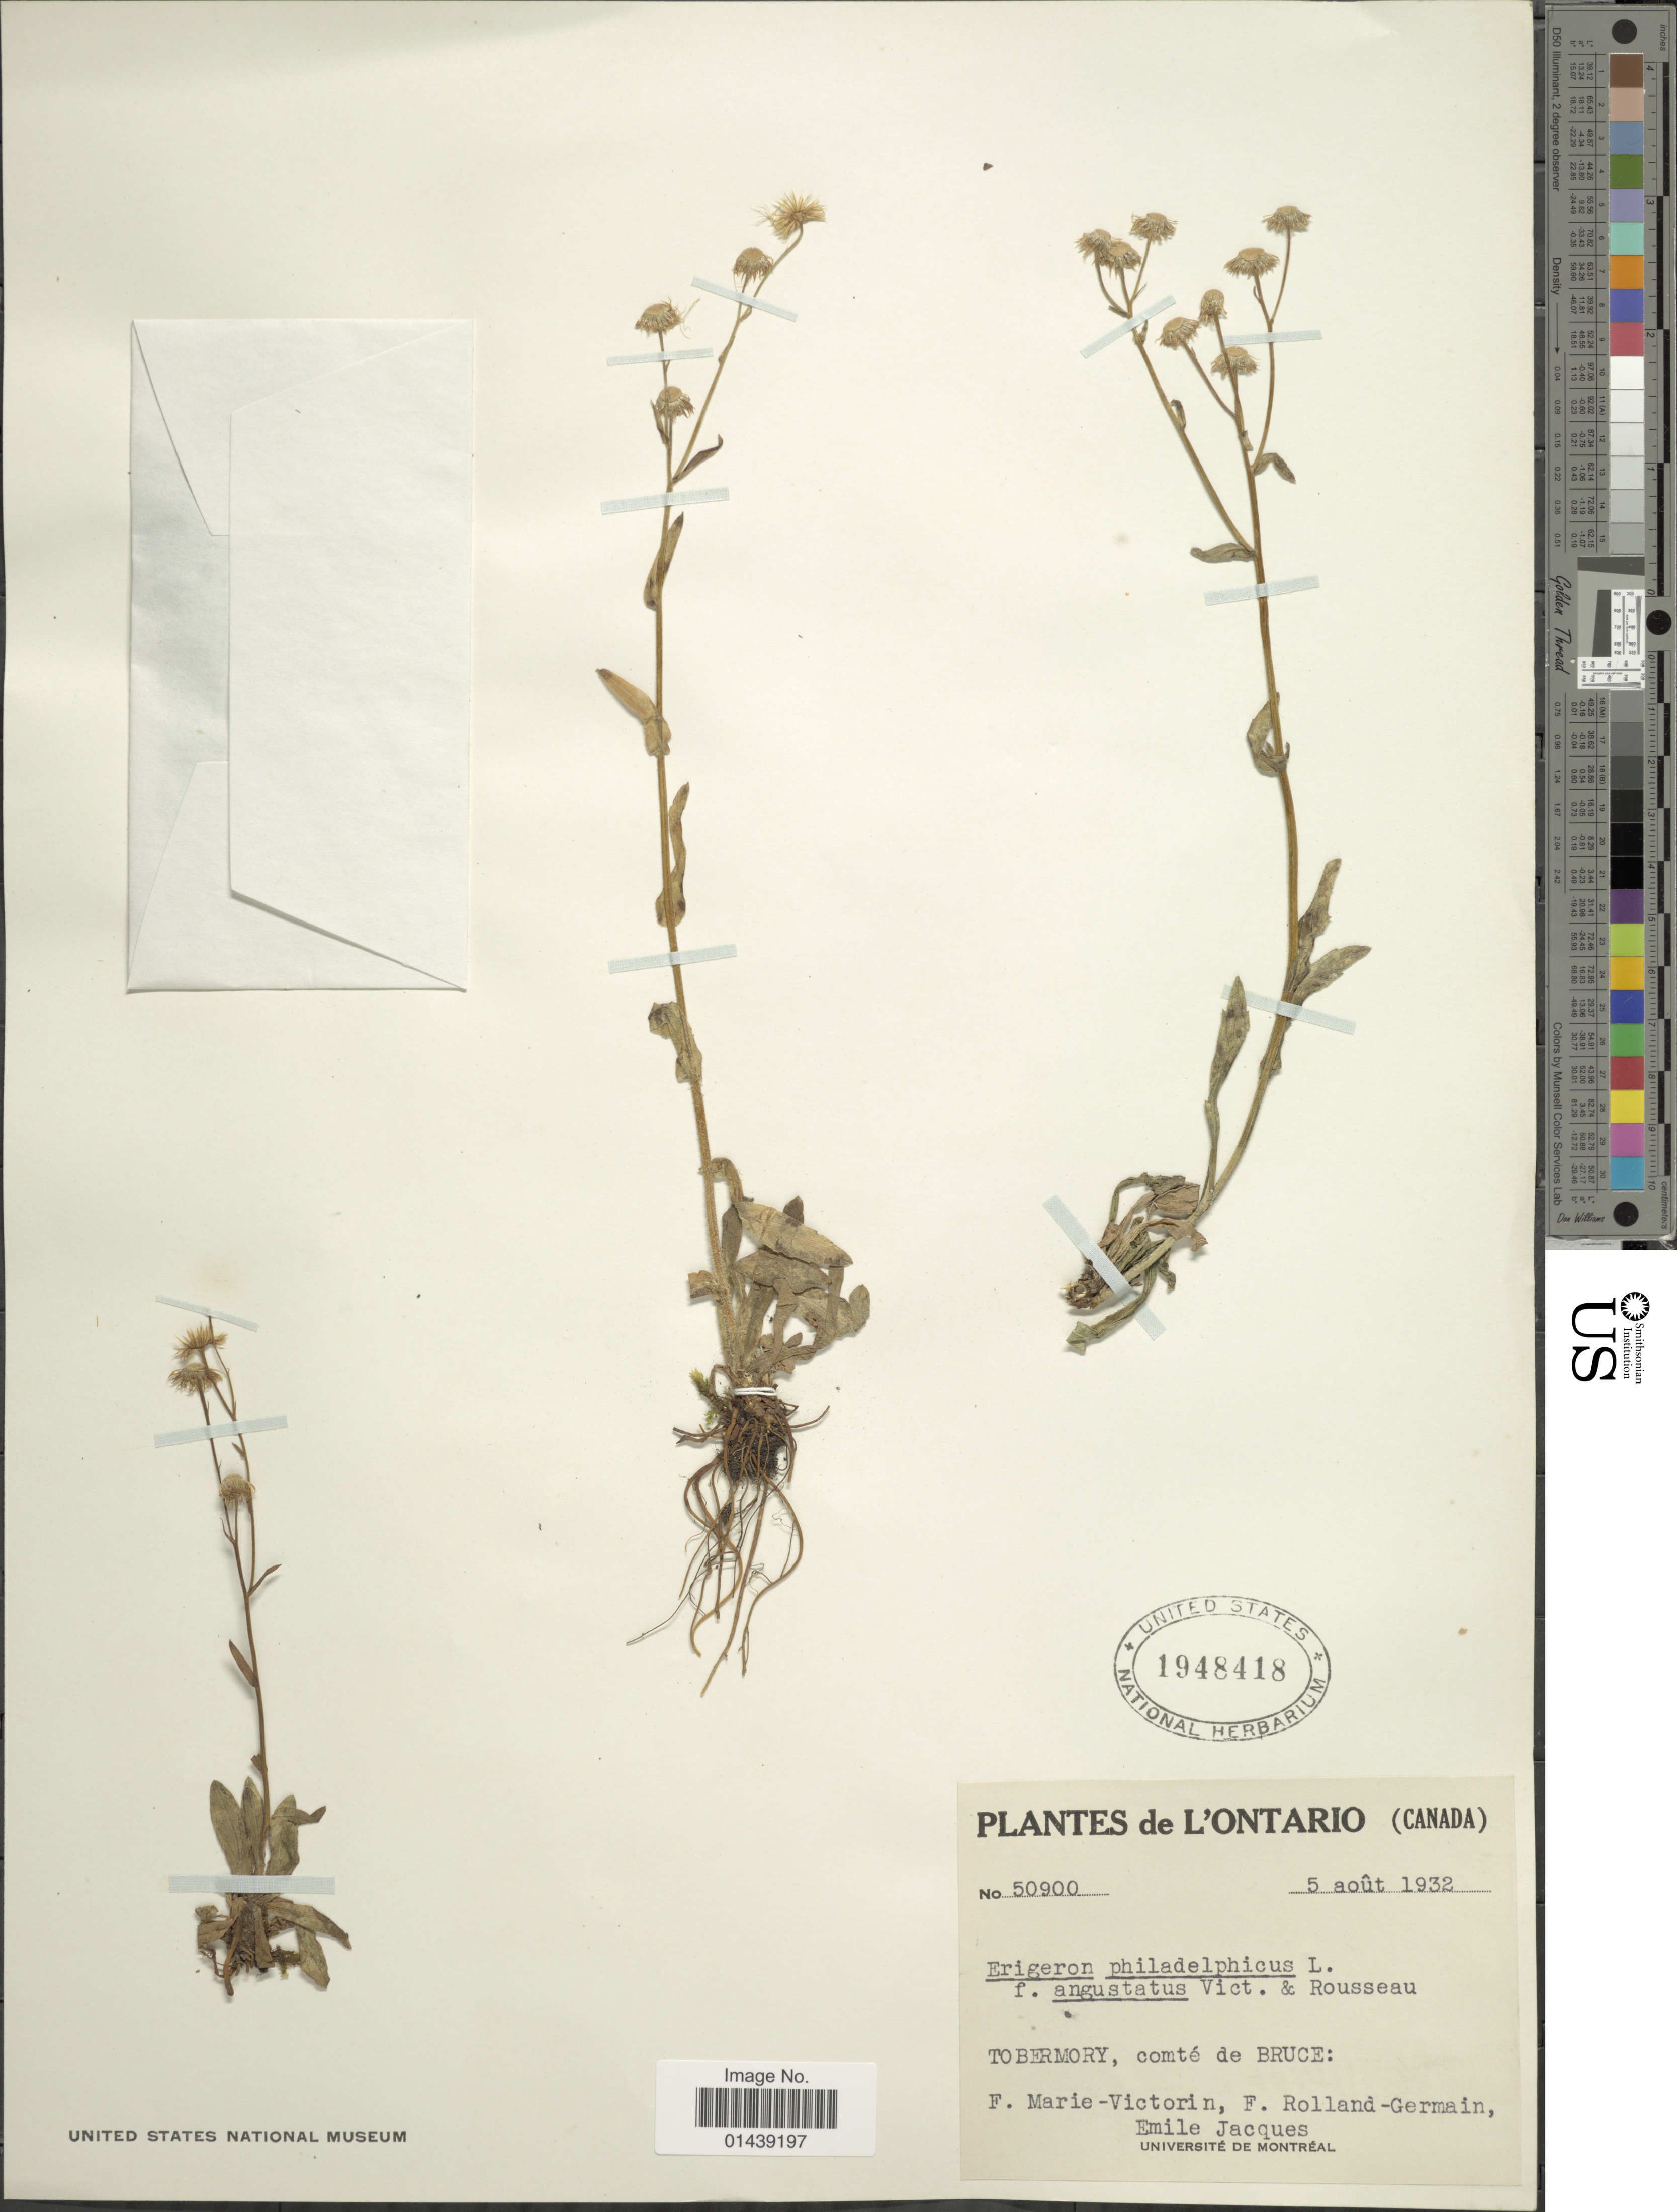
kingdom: Plantae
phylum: Tracheophyta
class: Magnoliopsida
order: Asterales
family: Asteraceae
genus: Erigeron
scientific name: Erigeron philadelphicus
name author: L.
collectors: F. Marie-Victorin, Rolland-Germain & E. Jacques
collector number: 50900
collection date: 1932-08-05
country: Canada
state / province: Ontario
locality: Tobermory, comté de Bruce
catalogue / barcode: US 1948418